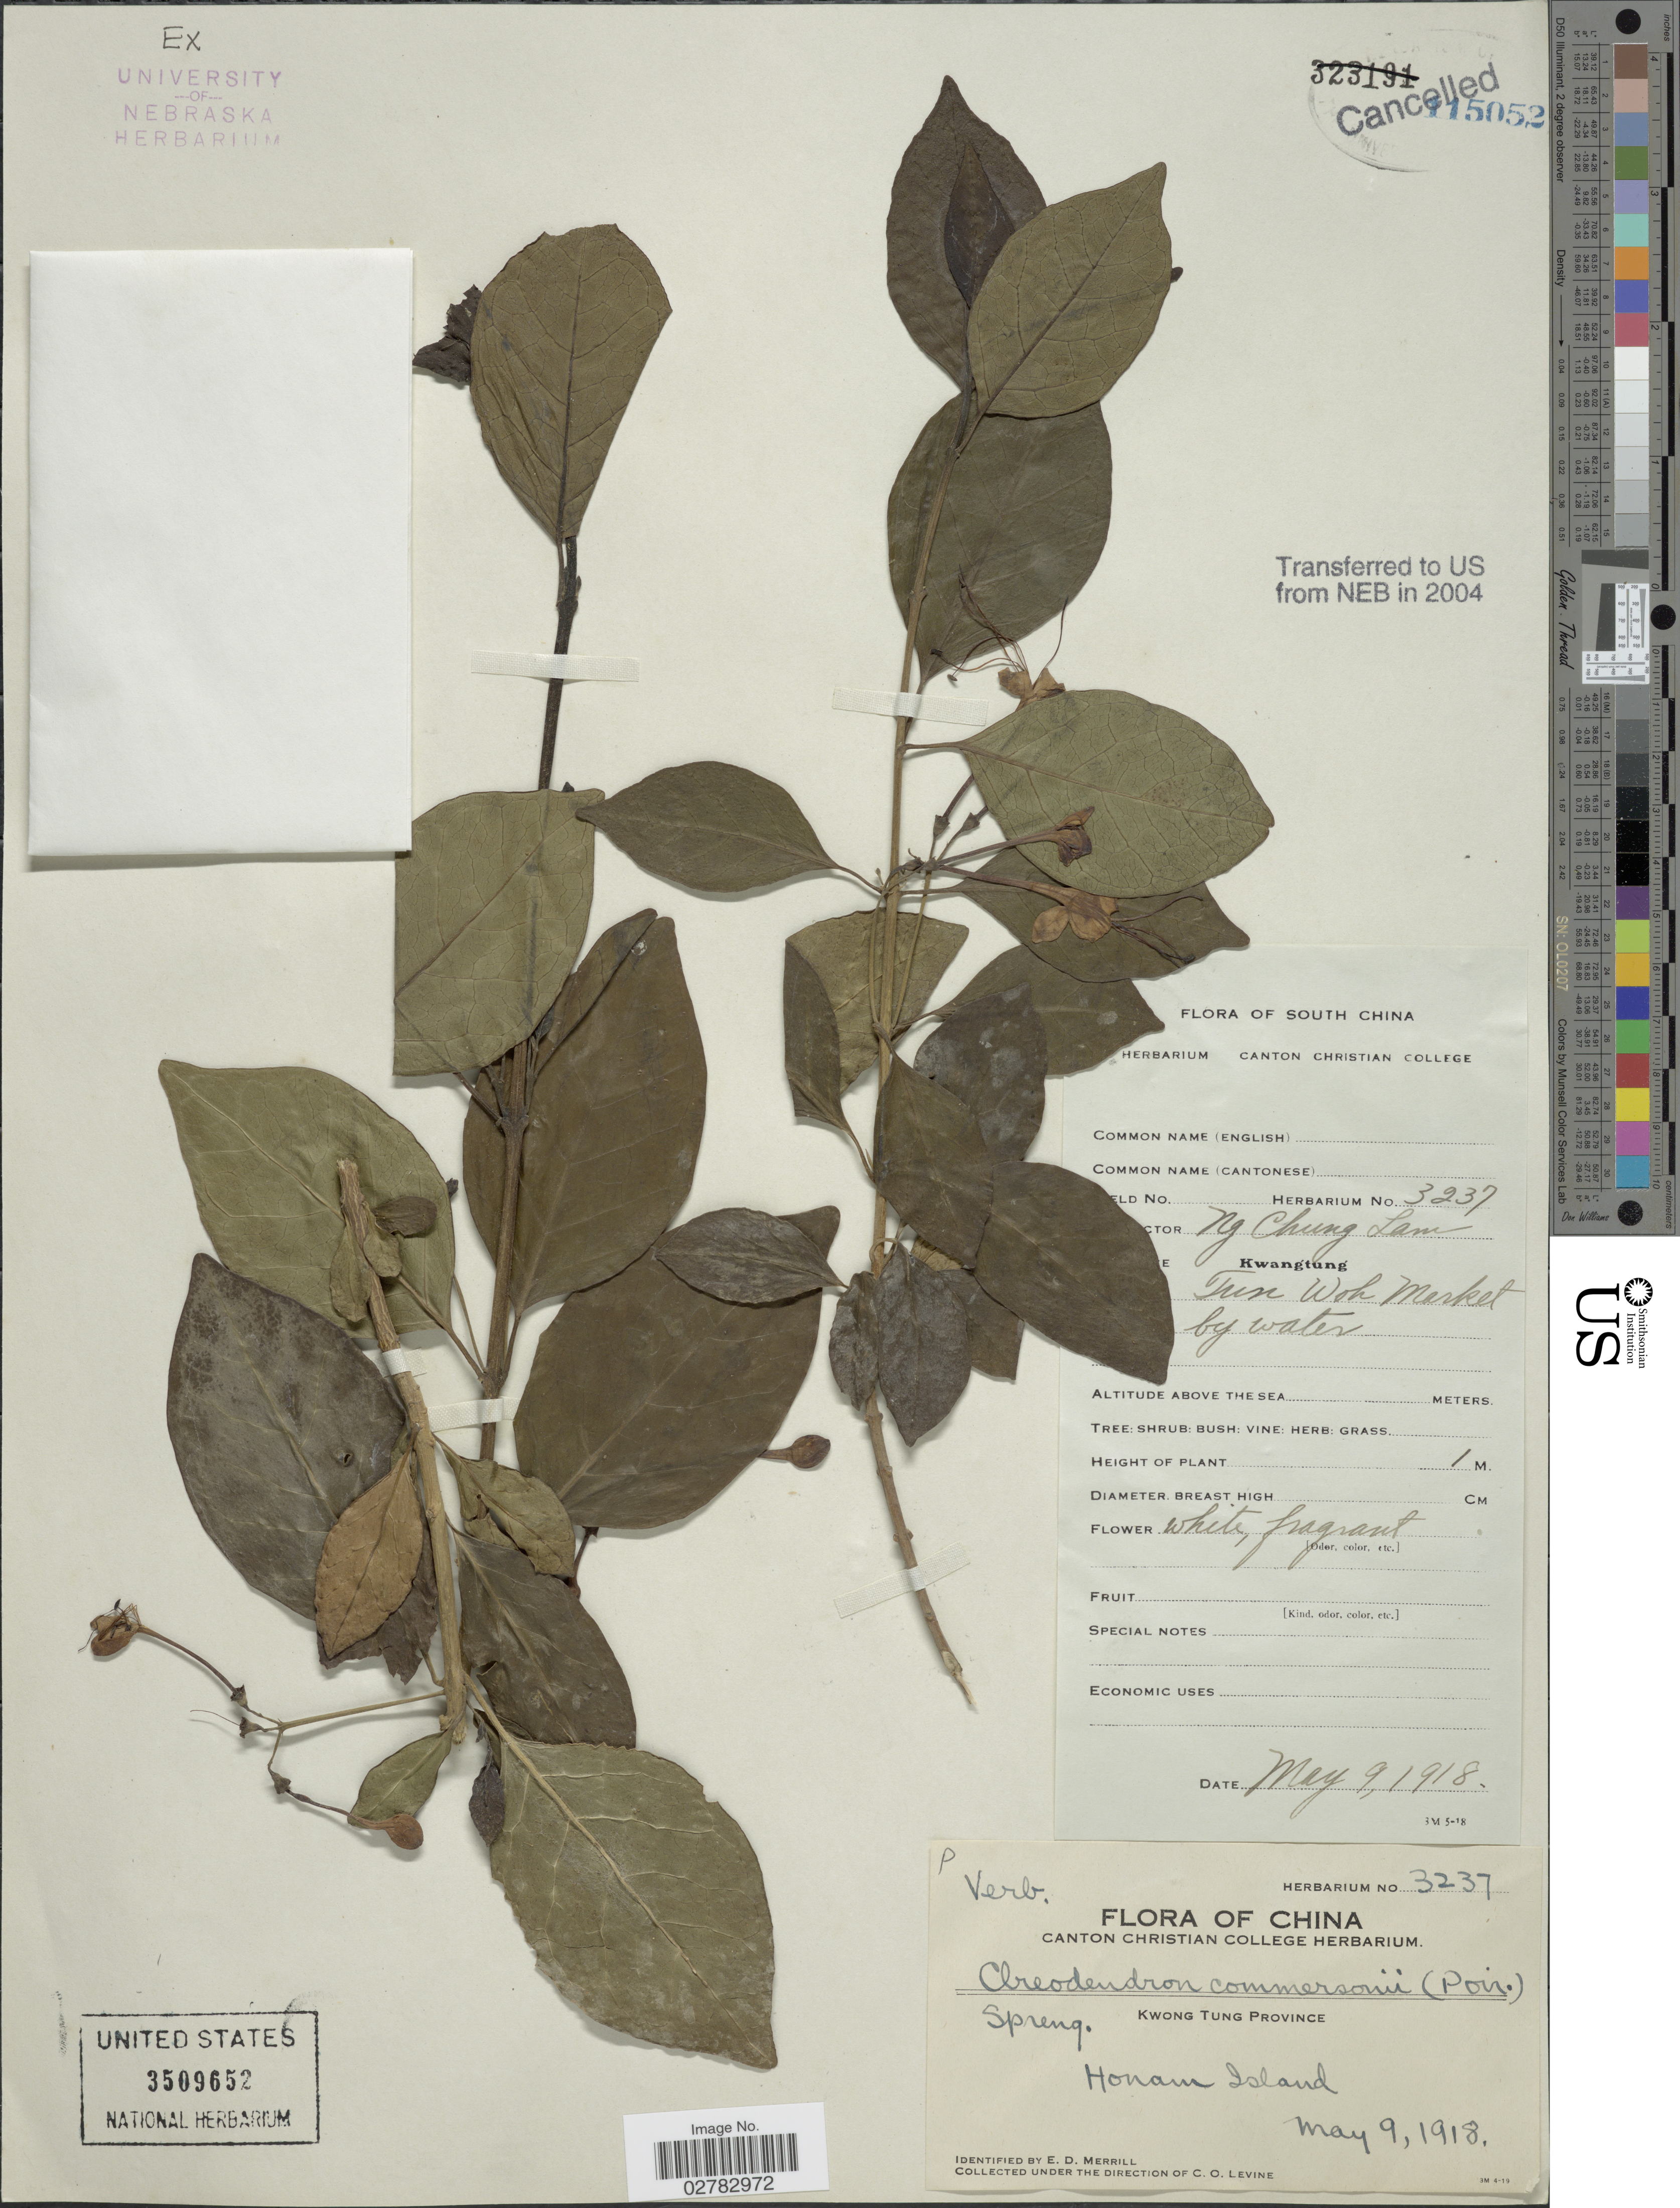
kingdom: Plantae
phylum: Tracheophyta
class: Magnoliopsida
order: Lamiales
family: Lamiaceae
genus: Clerodendrum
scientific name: Clerodendrum inerme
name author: (L.) Gaertn.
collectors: C. L. Ng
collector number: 3237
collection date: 1918-05-09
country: China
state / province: Guangdong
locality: Kwong Tung Province. Honam Island. Kwangtung. Tun Woh Market.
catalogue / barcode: US 3509652